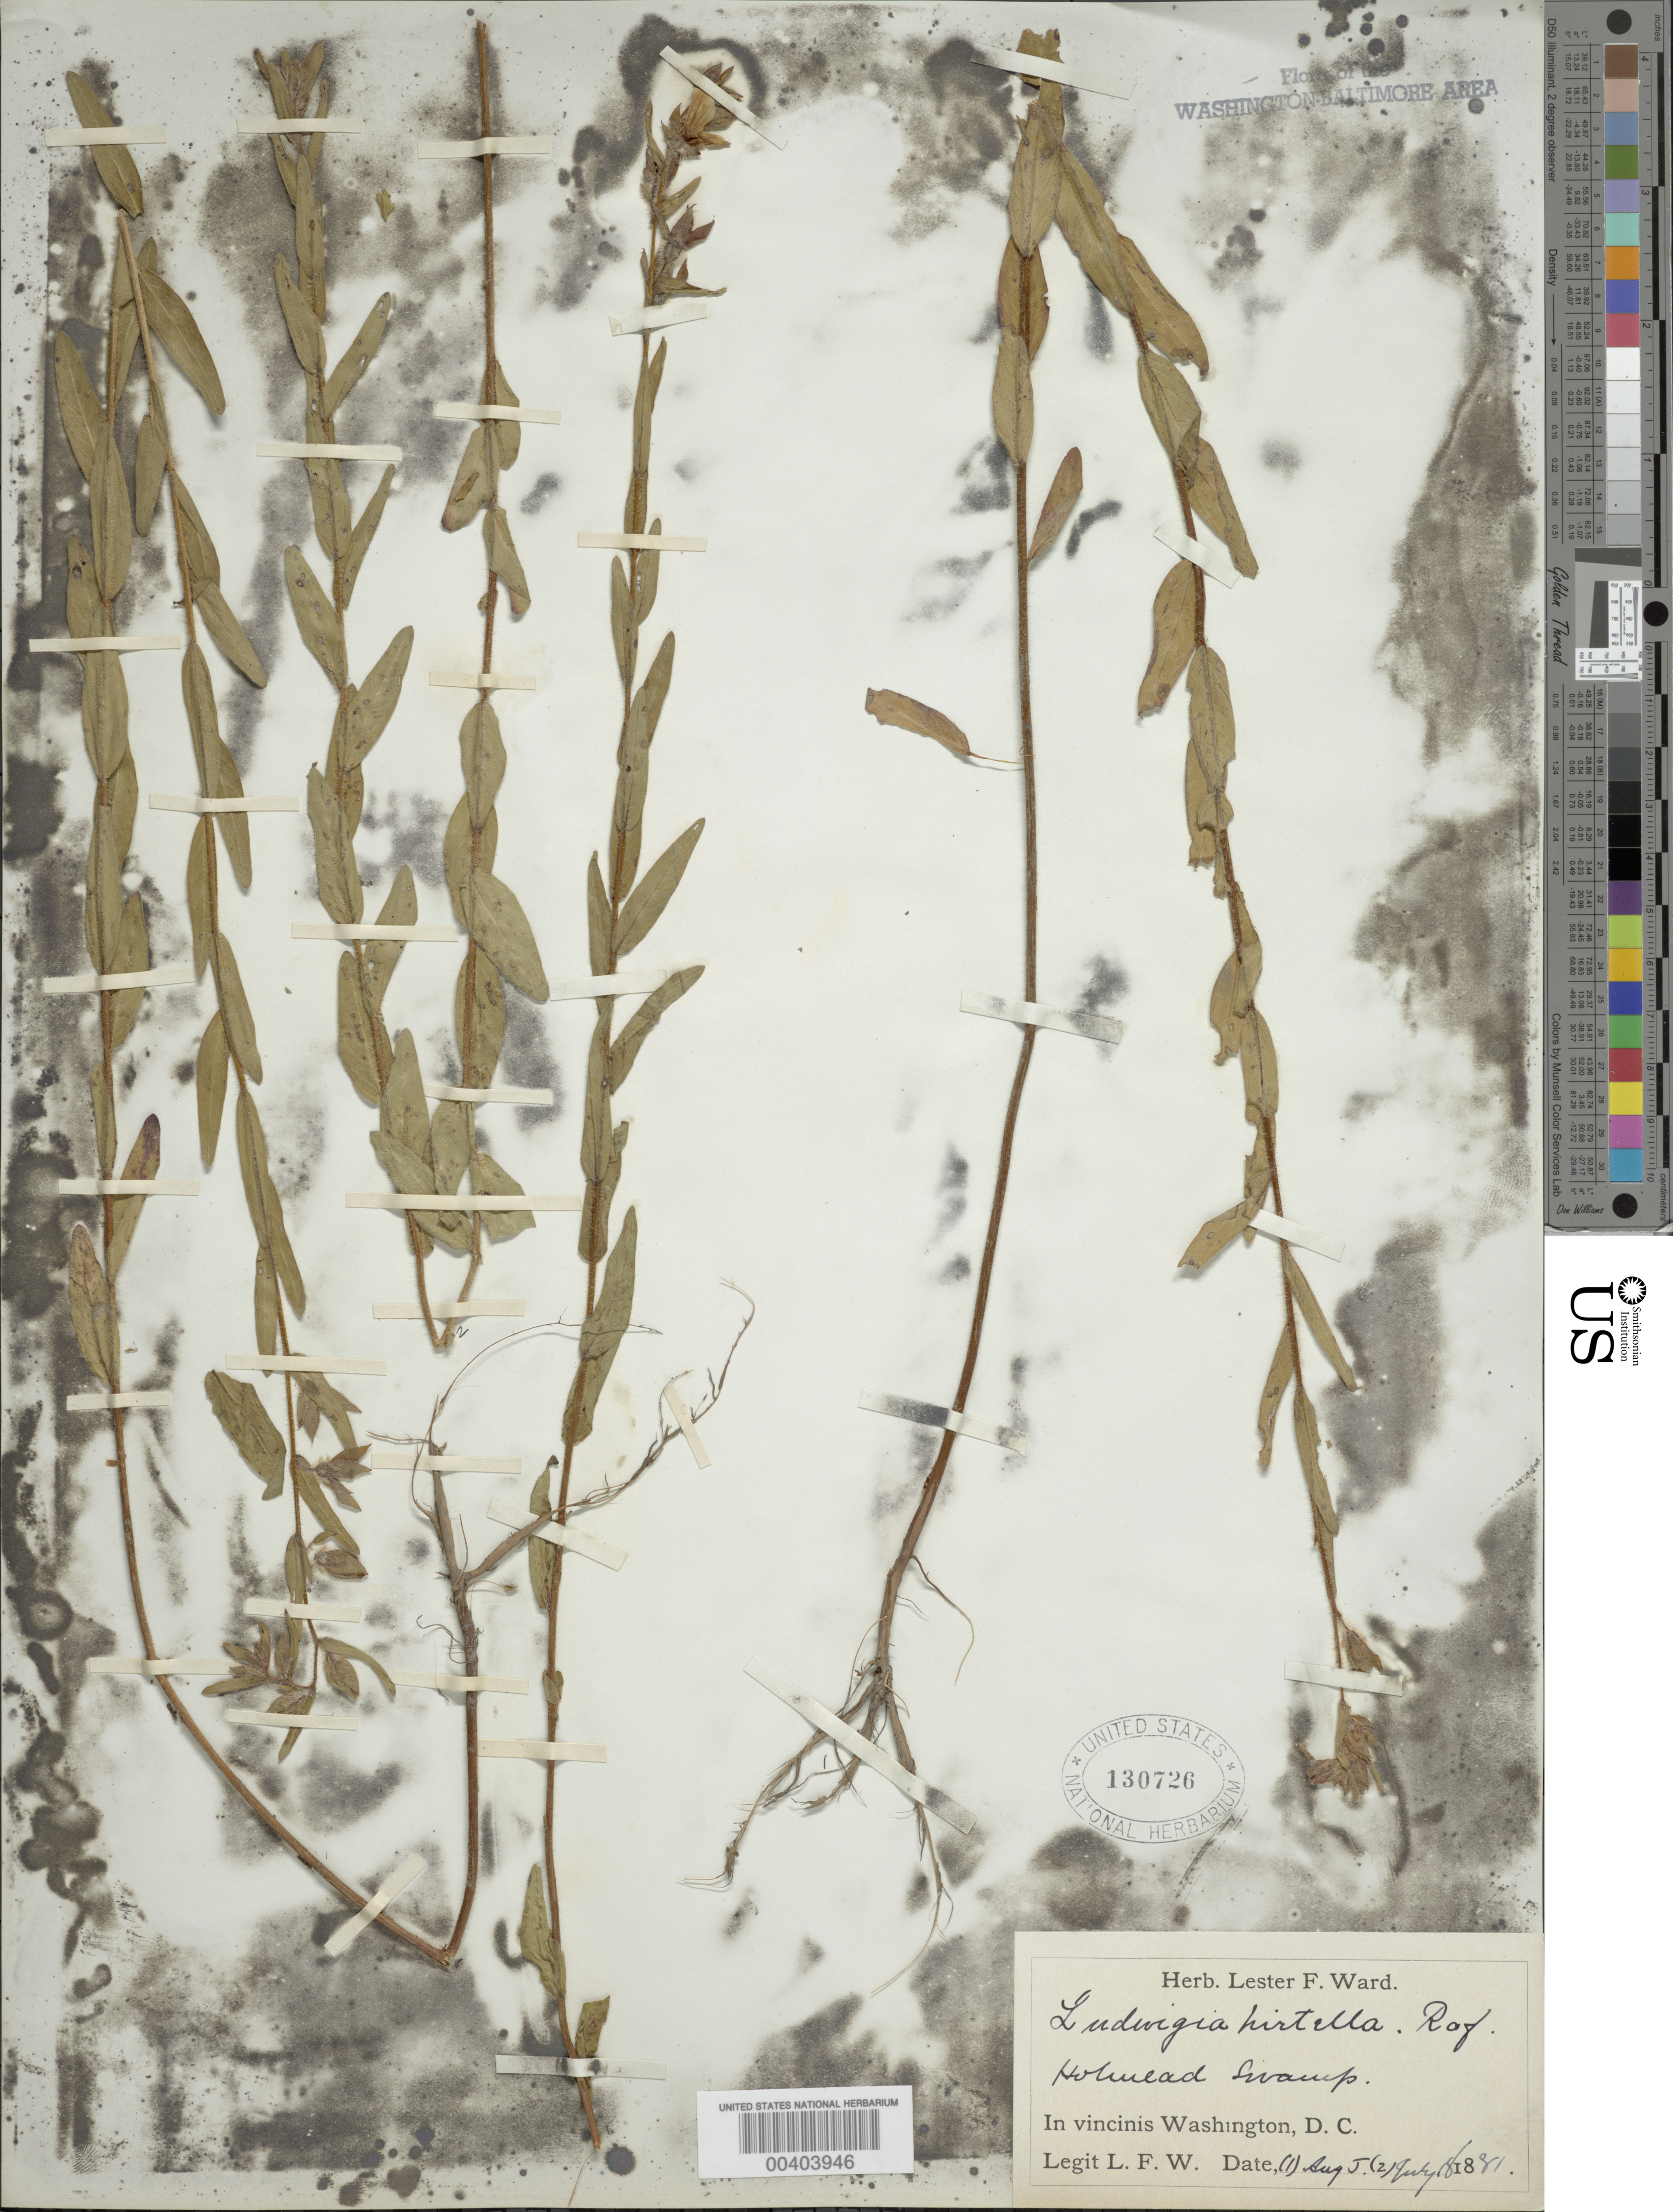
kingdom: Plantae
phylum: Tracheophyta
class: Magnoliopsida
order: Myrtales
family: Onagraceae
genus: Ludwigia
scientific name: Ludwigia hirtella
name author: Raf.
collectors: L. F. Ward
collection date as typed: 05 Aug 1881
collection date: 1881-08-05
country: United States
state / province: District of Columbia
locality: Holmead Swamp Rock Creek Park and Vicinity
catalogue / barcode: US 130726